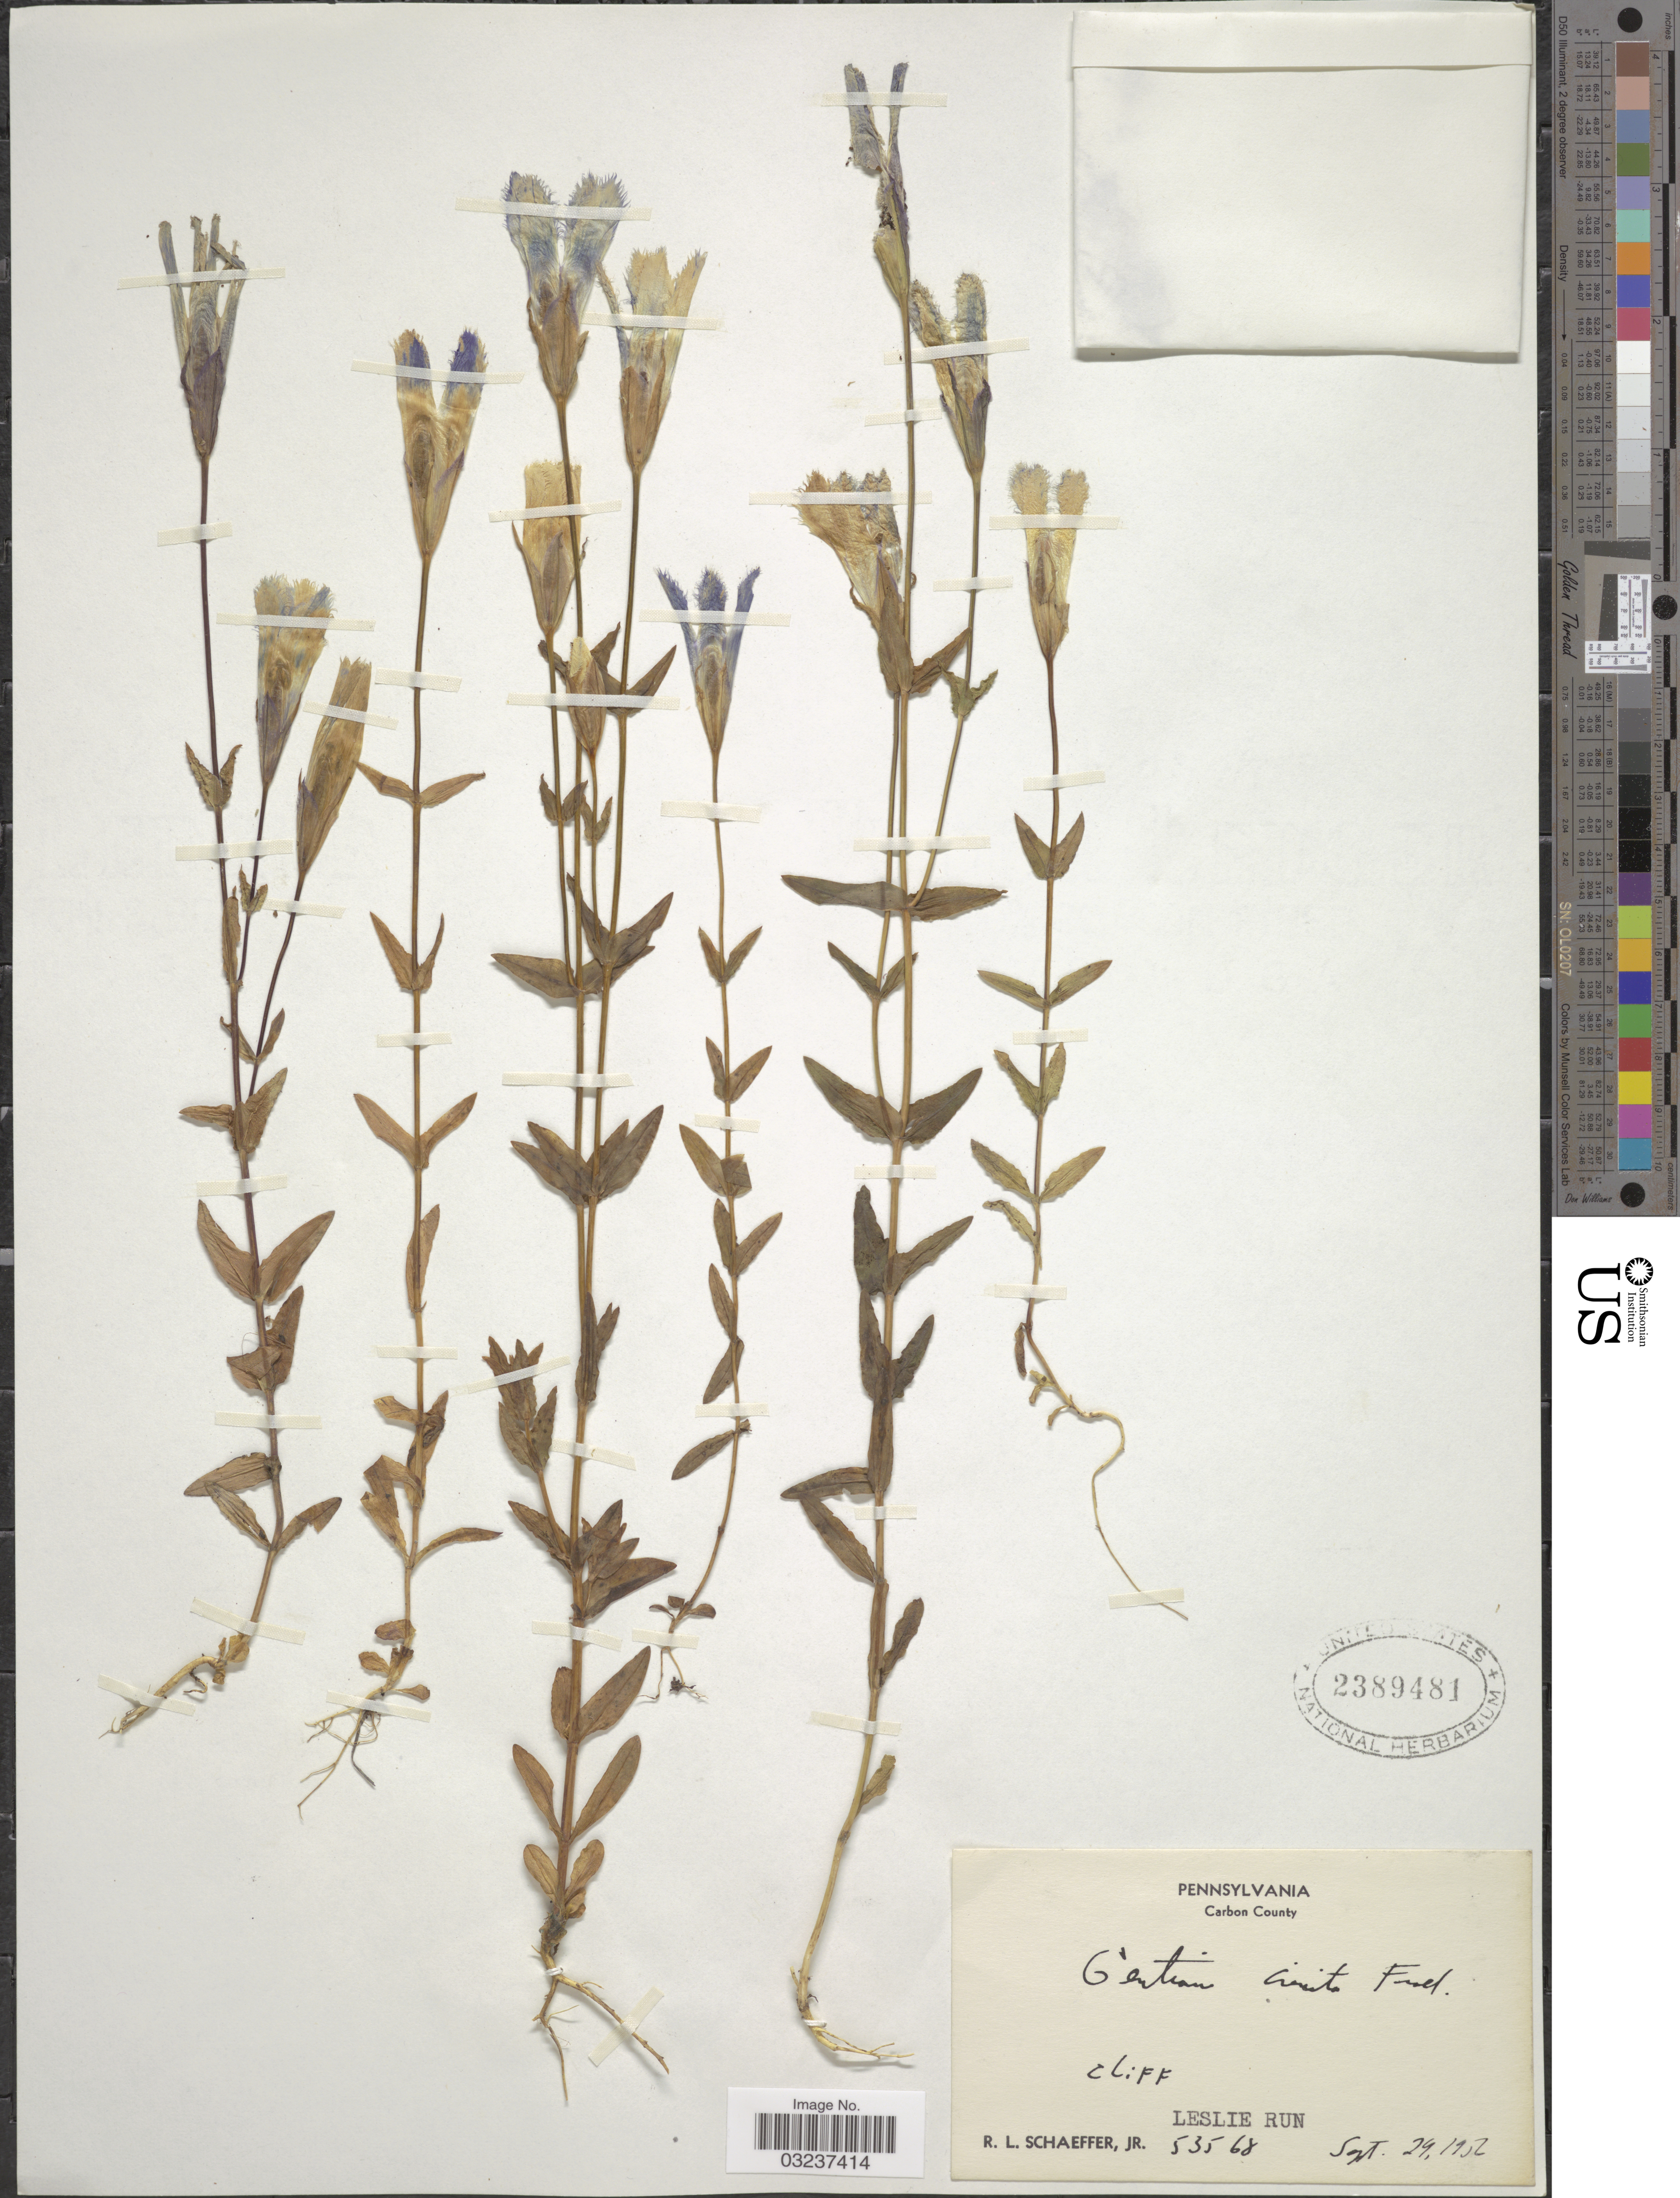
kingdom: Plantae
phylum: Tracheophyta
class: Magnoliopsida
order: Gentianales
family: Gentianaceae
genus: Gentianella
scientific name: Gentianella crinita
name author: (Froel.) G. Don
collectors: R. L. Schaeffer Jr.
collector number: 53568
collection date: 1952-09-29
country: United States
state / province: Pennsylvania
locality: Carbon County. Cliff. Leslie Run.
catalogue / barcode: US 2389481